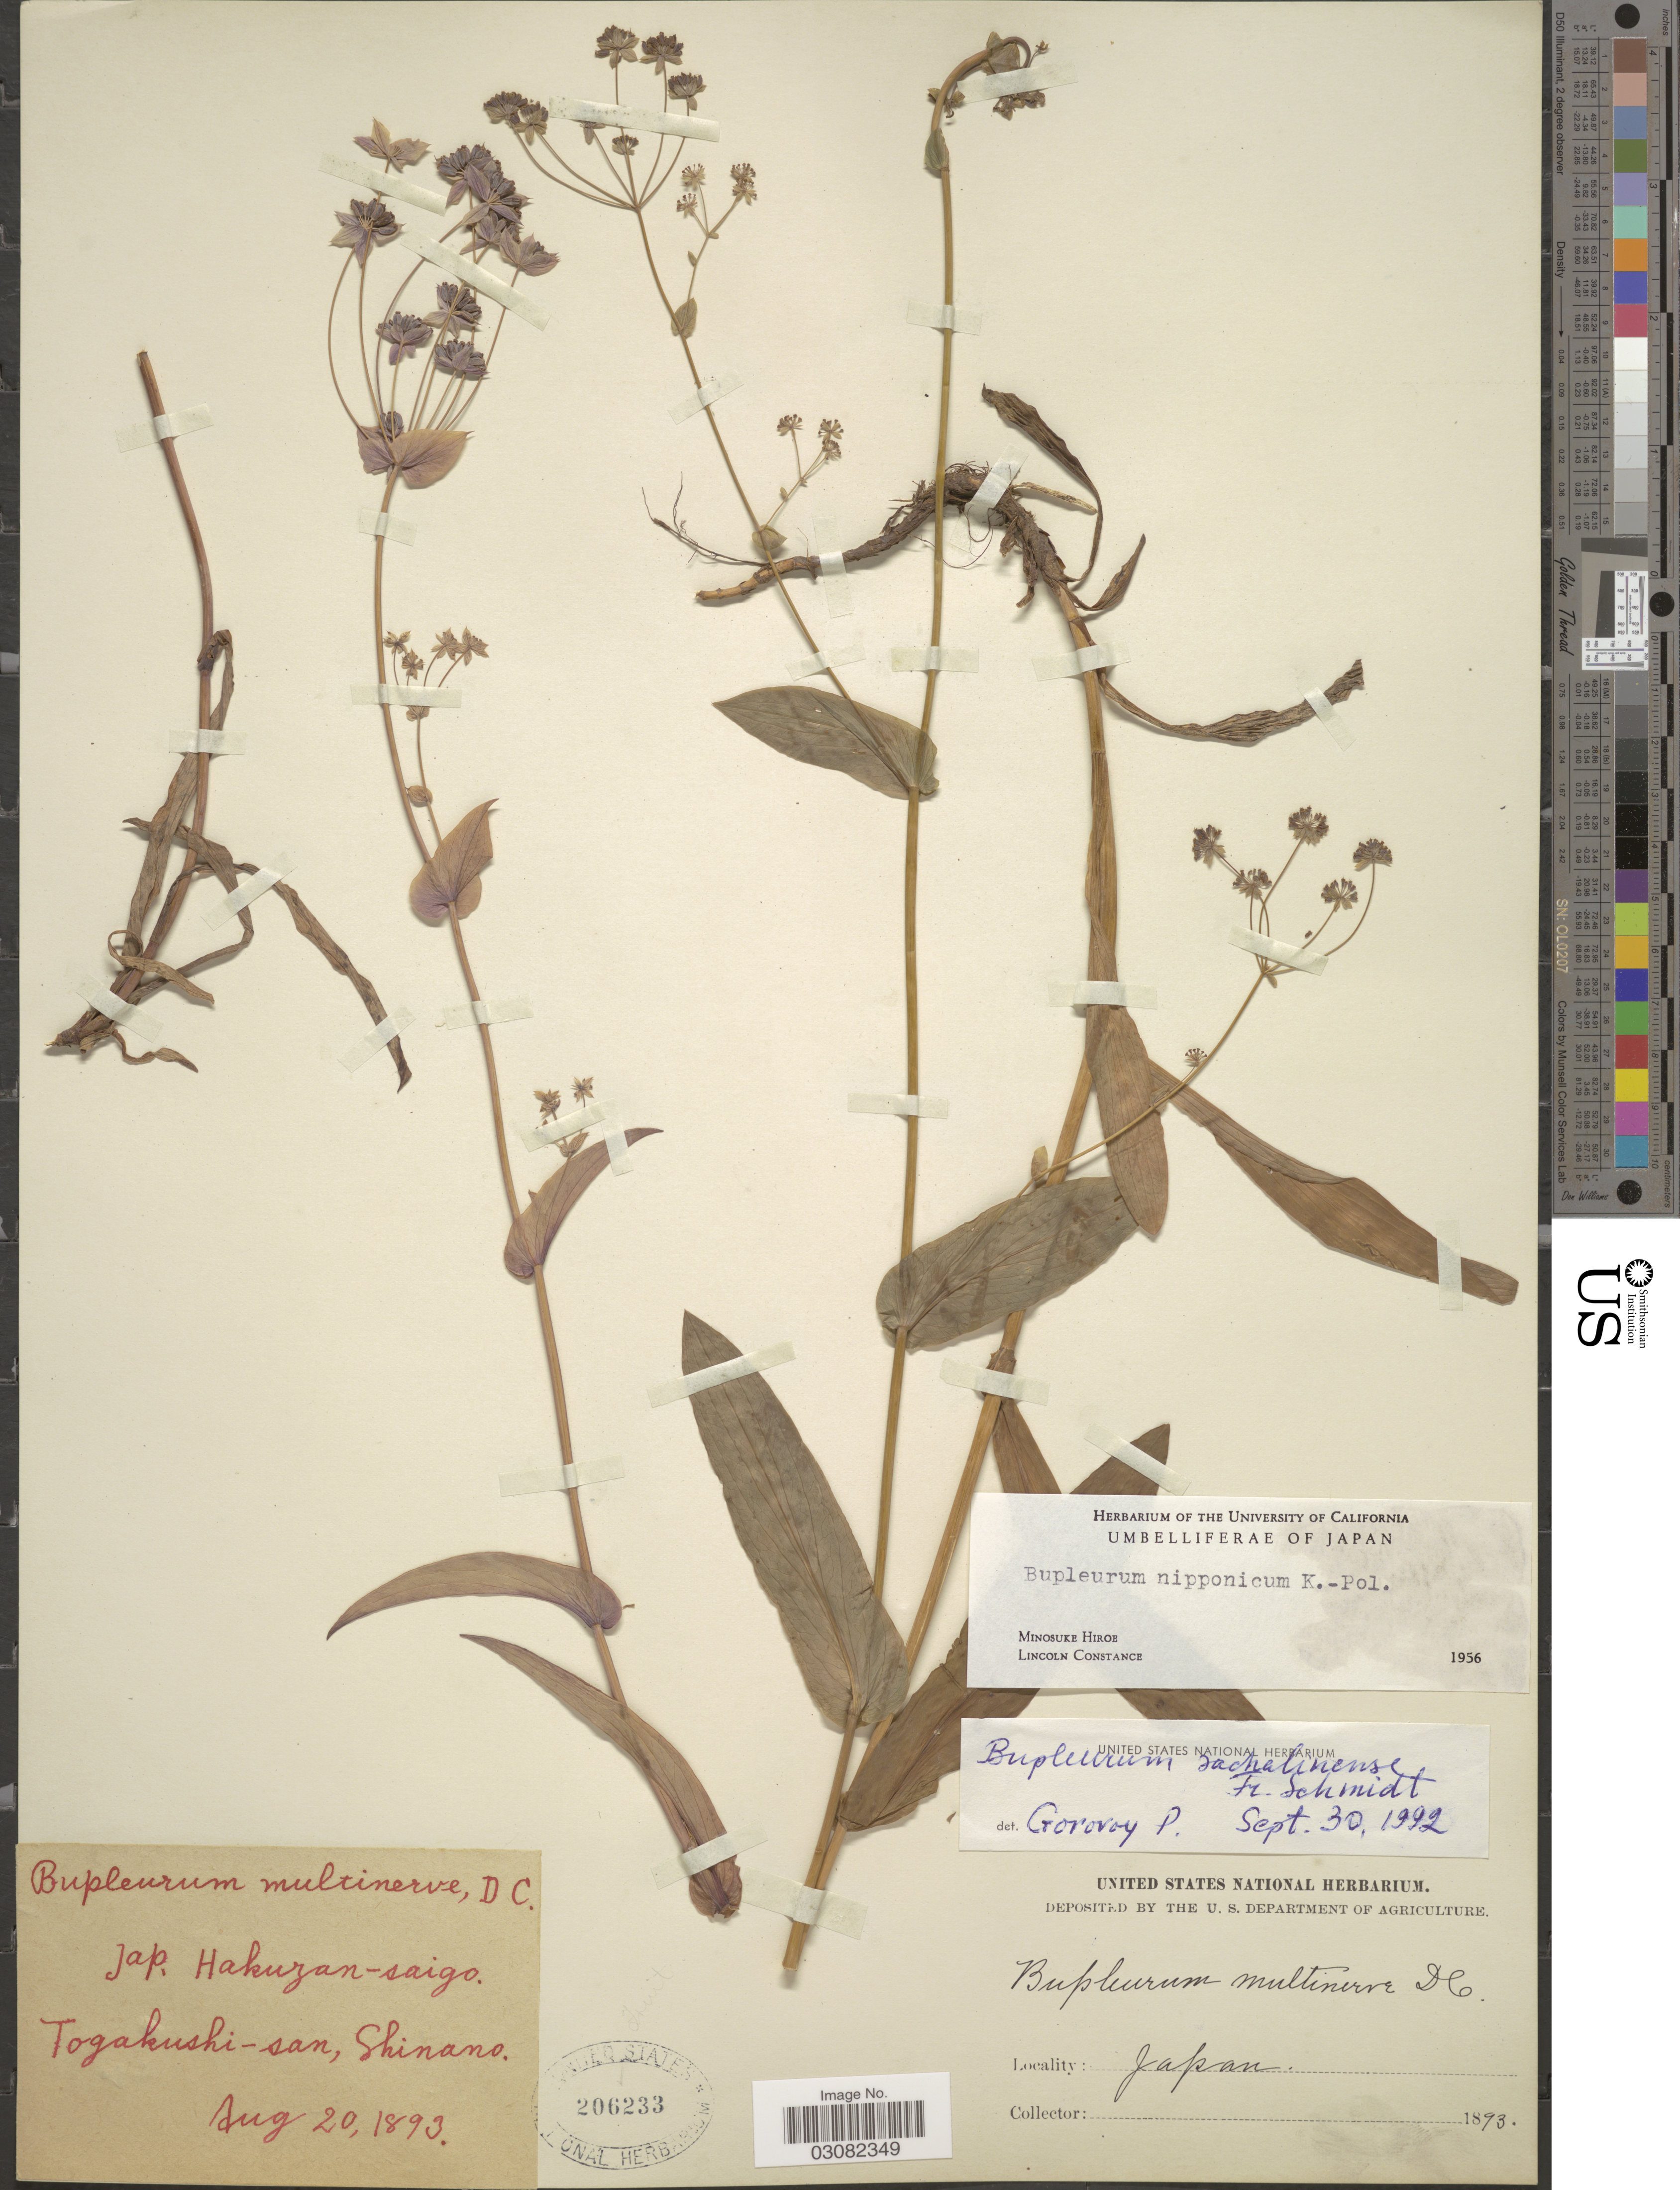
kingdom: Plantae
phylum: Tracheophyta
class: Magnoliopsida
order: Apiales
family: Apiaceae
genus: Bupleurum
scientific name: Bupleurum sachalinense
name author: F. Schmidt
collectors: ex herb. United States National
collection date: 1893-08-20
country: Japan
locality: Togakushi-san, Shinano.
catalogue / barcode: US 206233